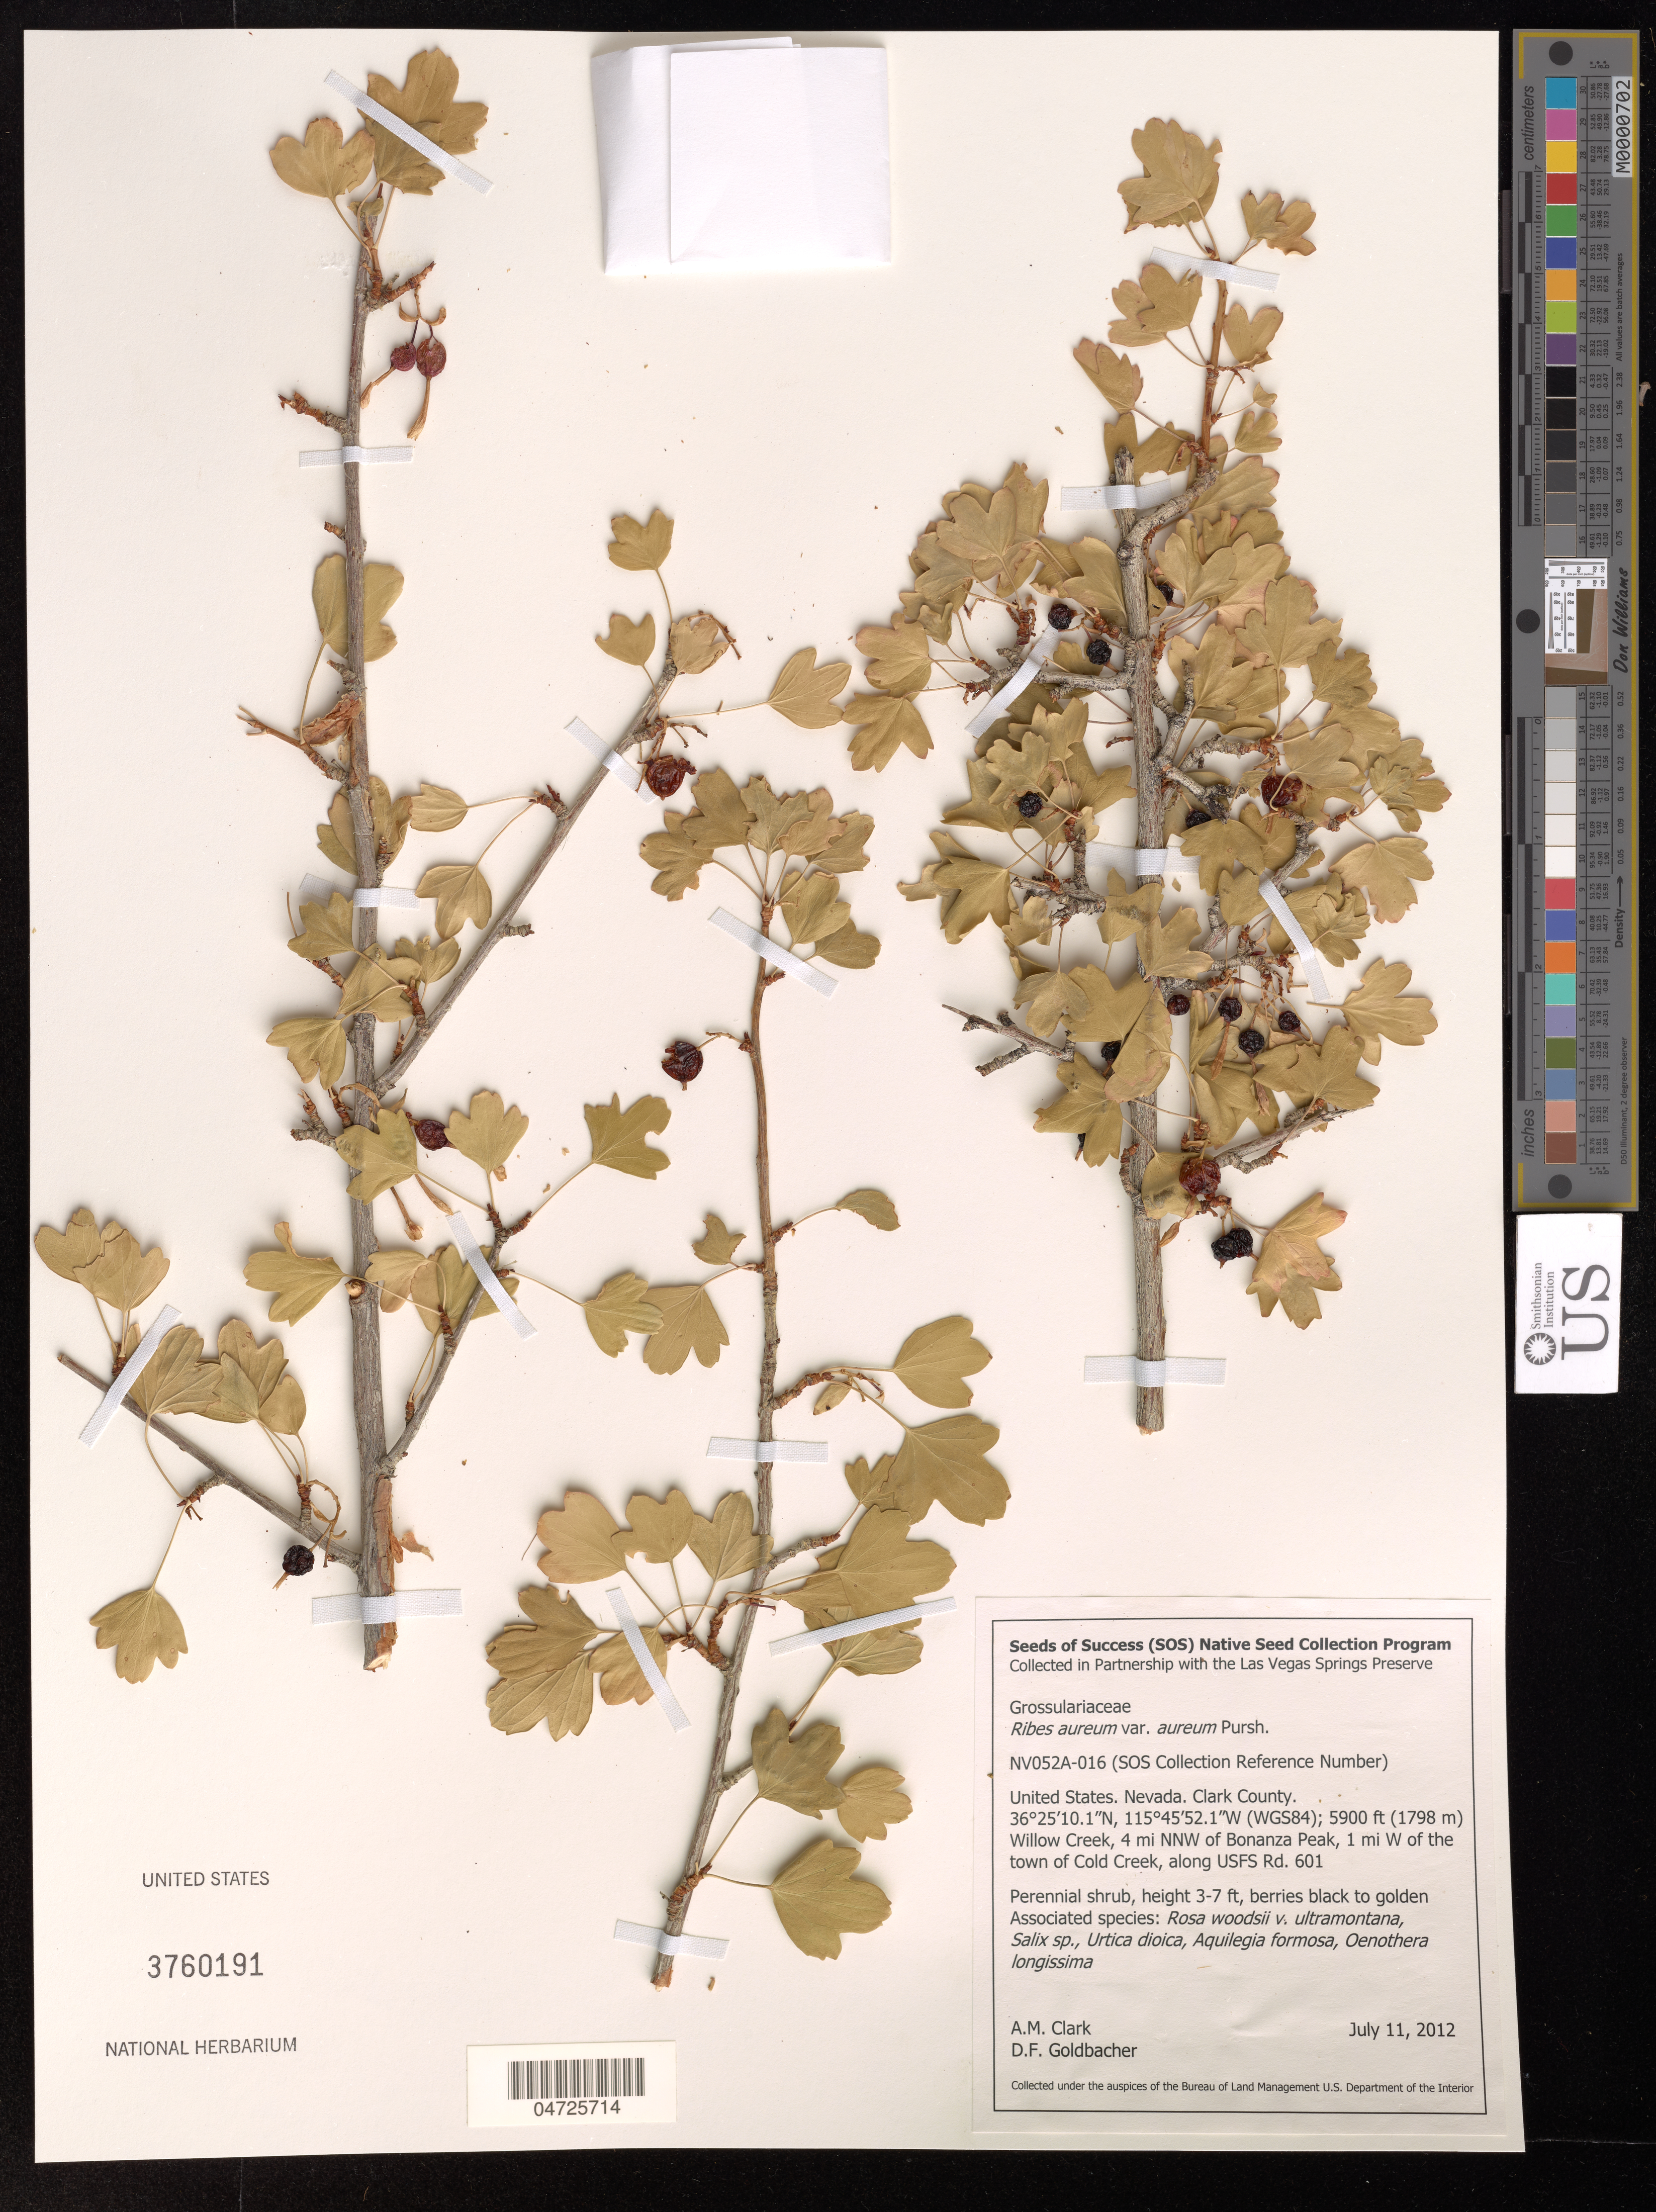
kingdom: Plantae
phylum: Tracheophyta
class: Magnoliopsida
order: Saxifragales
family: Grossulariaceae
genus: Ribes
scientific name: Ribes aureum var. aureum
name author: Pursh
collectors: A. Clark & D. Goldbacher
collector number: NV052A-016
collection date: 2012-07-11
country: United States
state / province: Nevada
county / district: Clark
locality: Clark County. (WGS84); Willow Creek, 4 mi NNW of Bonanza Peak, 1 mi W of the town of Cold Creek, along USFS Rd. 601.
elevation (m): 1798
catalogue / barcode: US 3760191